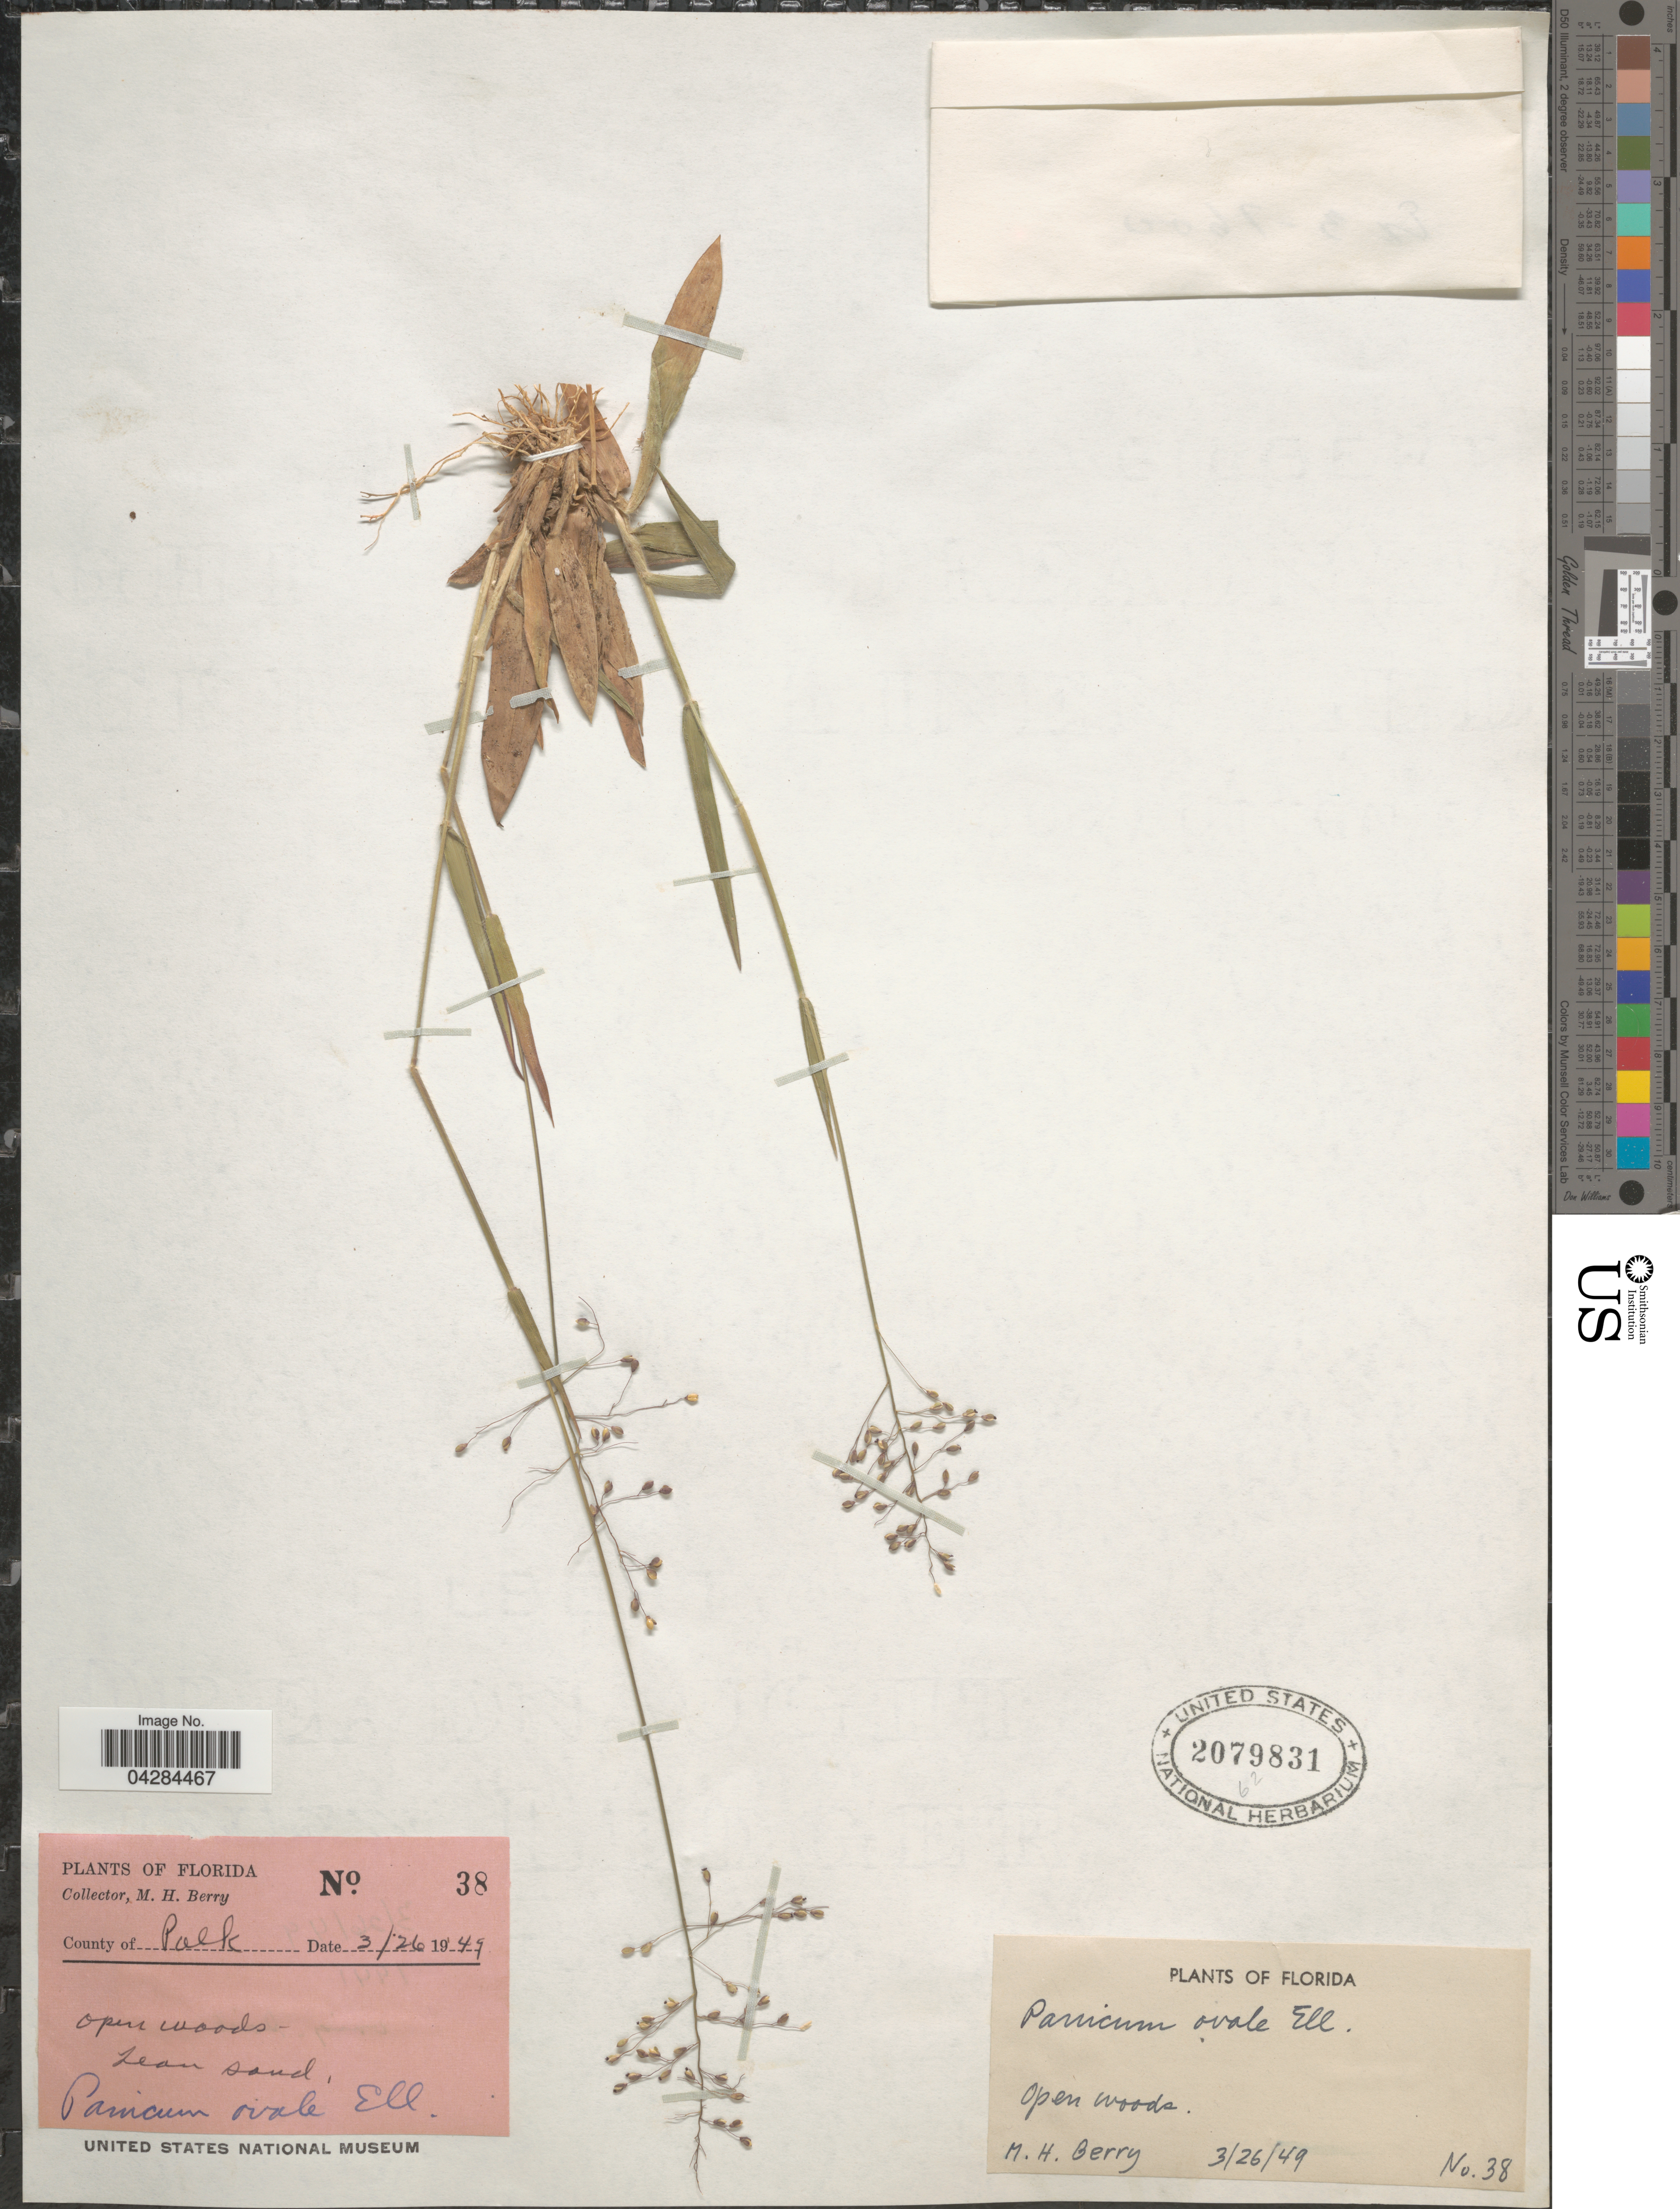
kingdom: Plantae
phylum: Tracheophyta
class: Liliopsida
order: Poales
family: Poaceae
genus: Dichanthelium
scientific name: Dichanthelium ovale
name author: (Elliott) Gould & C.A. Clark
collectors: M. Berry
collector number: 38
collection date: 1949-03-26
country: United States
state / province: Florida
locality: County of Polk.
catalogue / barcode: US 2079831